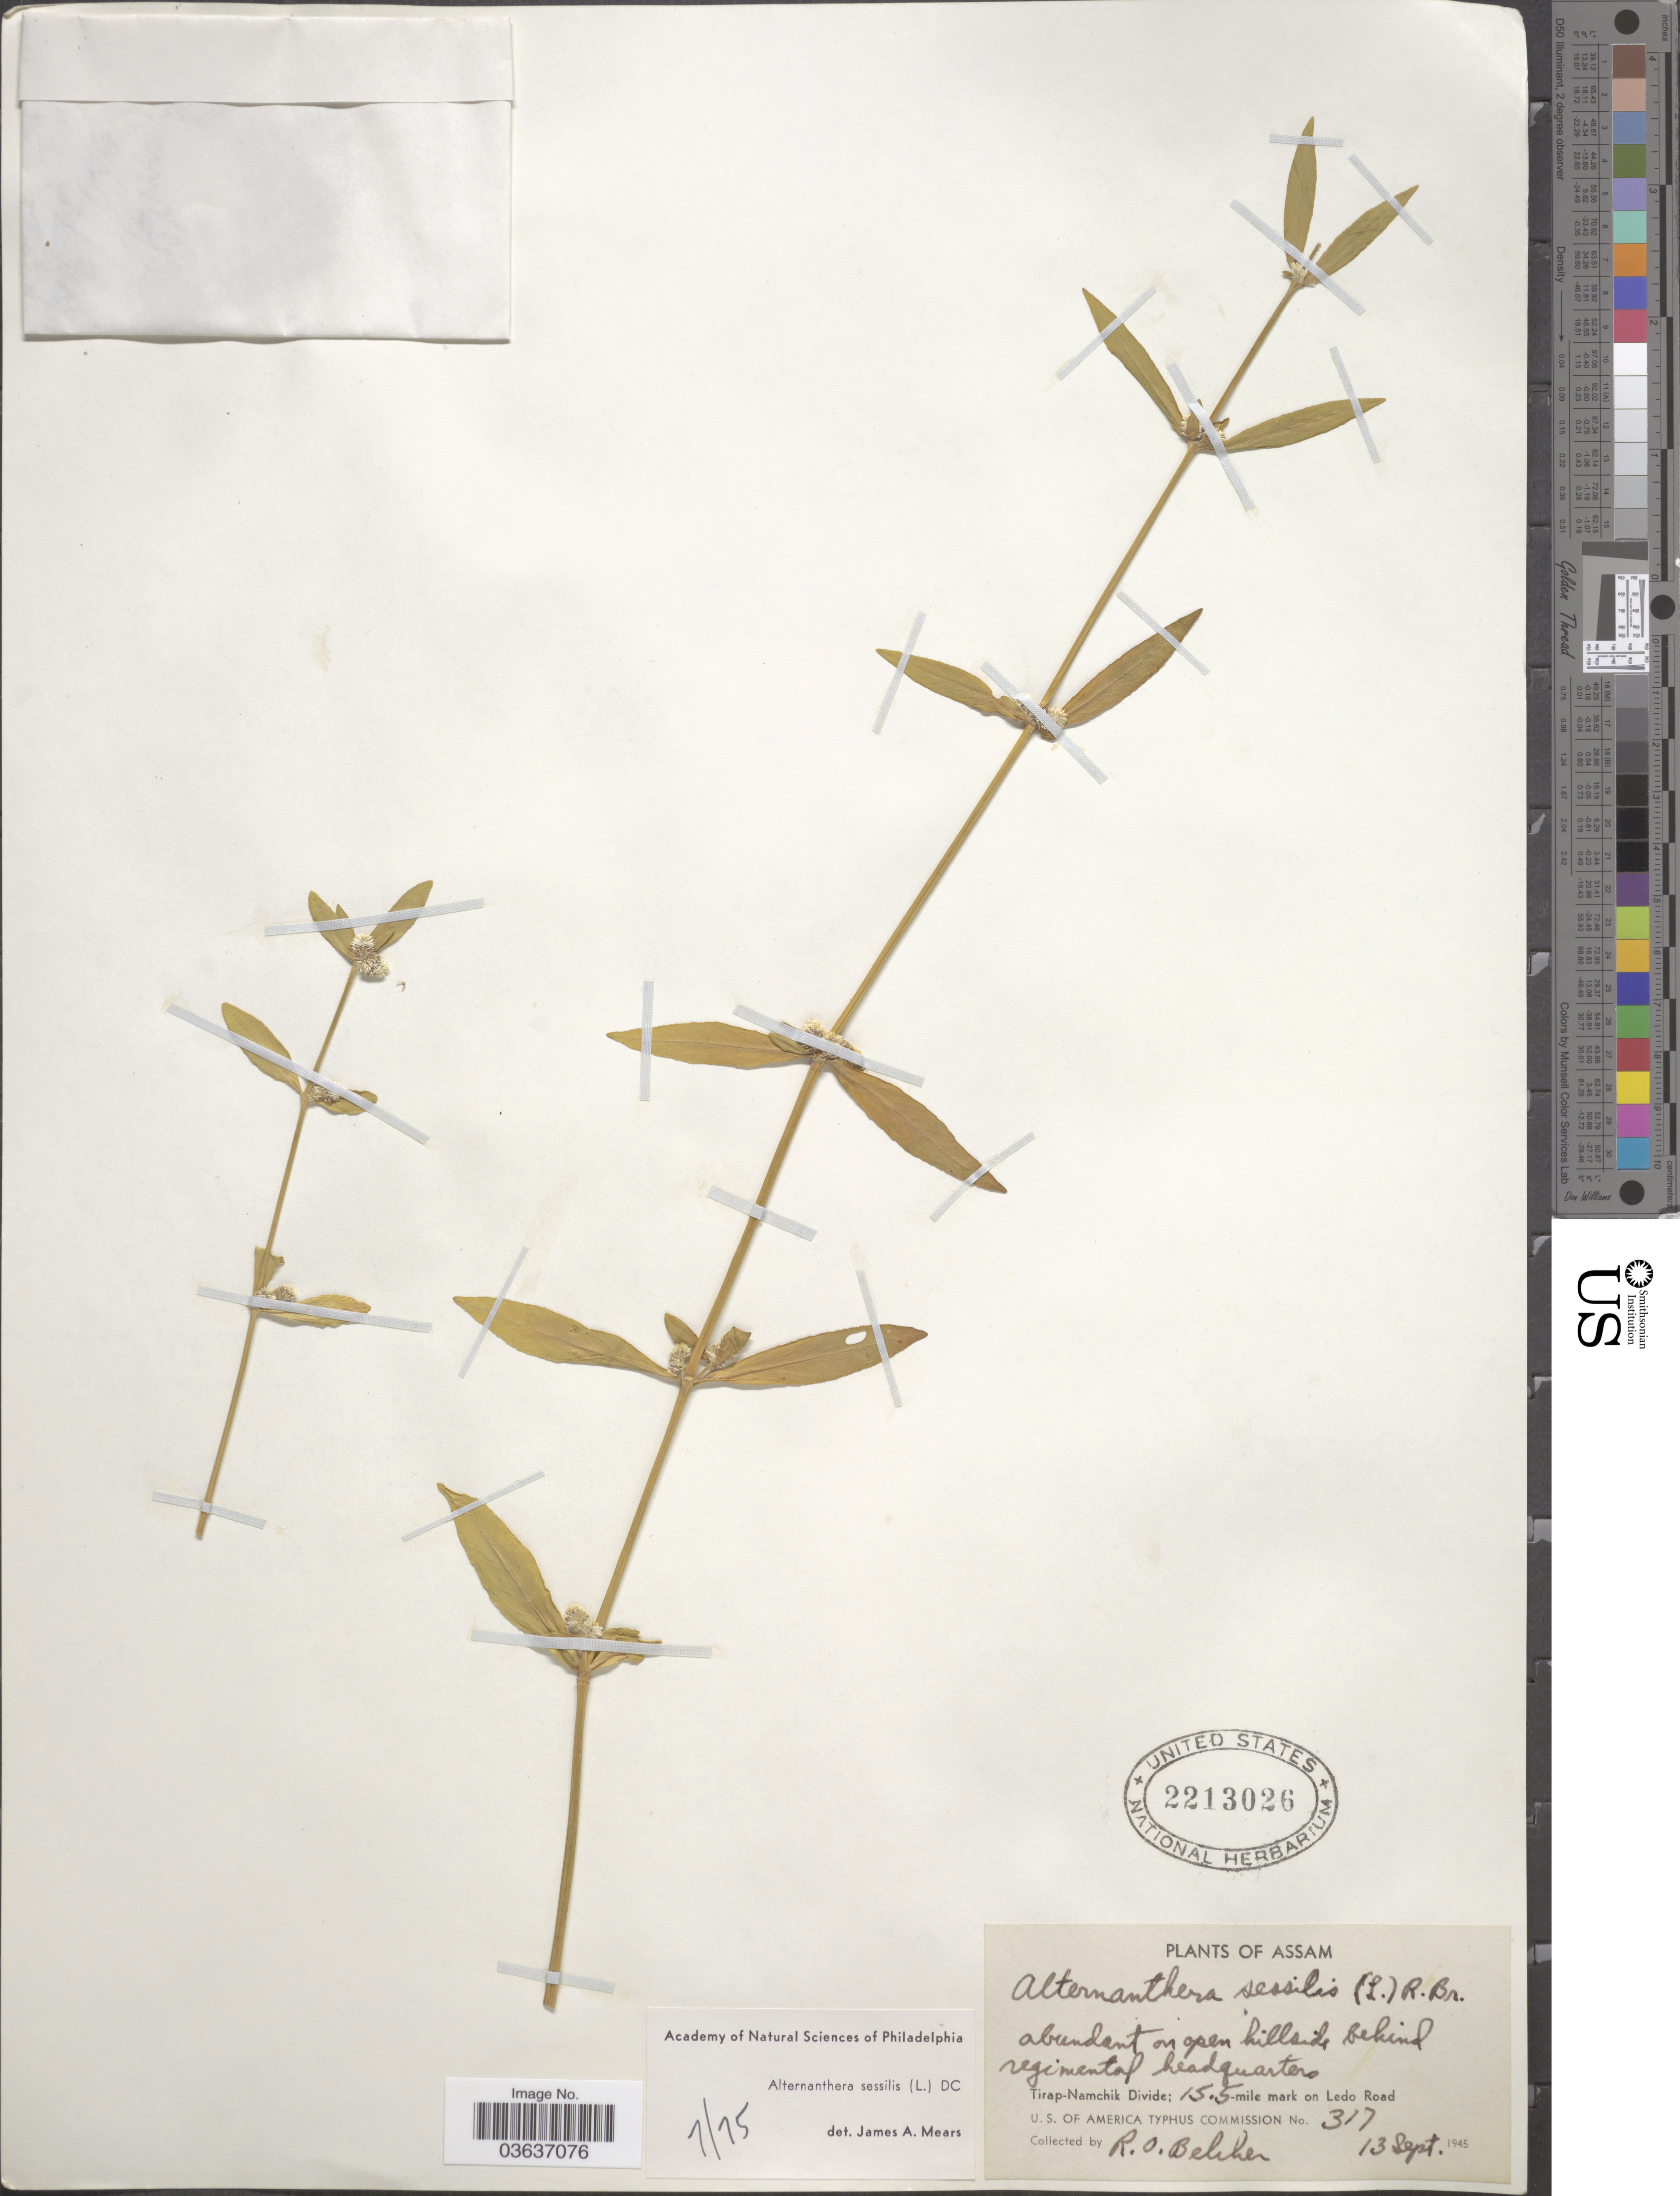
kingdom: Plantae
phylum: Tracheophyta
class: Magnoliopsida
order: Caryophyllales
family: Amaranthaceae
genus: Alternanthera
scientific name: Alternanthera sessilis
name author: (L.) DC.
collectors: R. Belcher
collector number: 317?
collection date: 1945-09-13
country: India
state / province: Assam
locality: Abundant on open hillside behind regimental headquarters. Tirap-Namchik Divide; 15.5-mile mark on Ledo Road.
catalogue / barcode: US 2213026